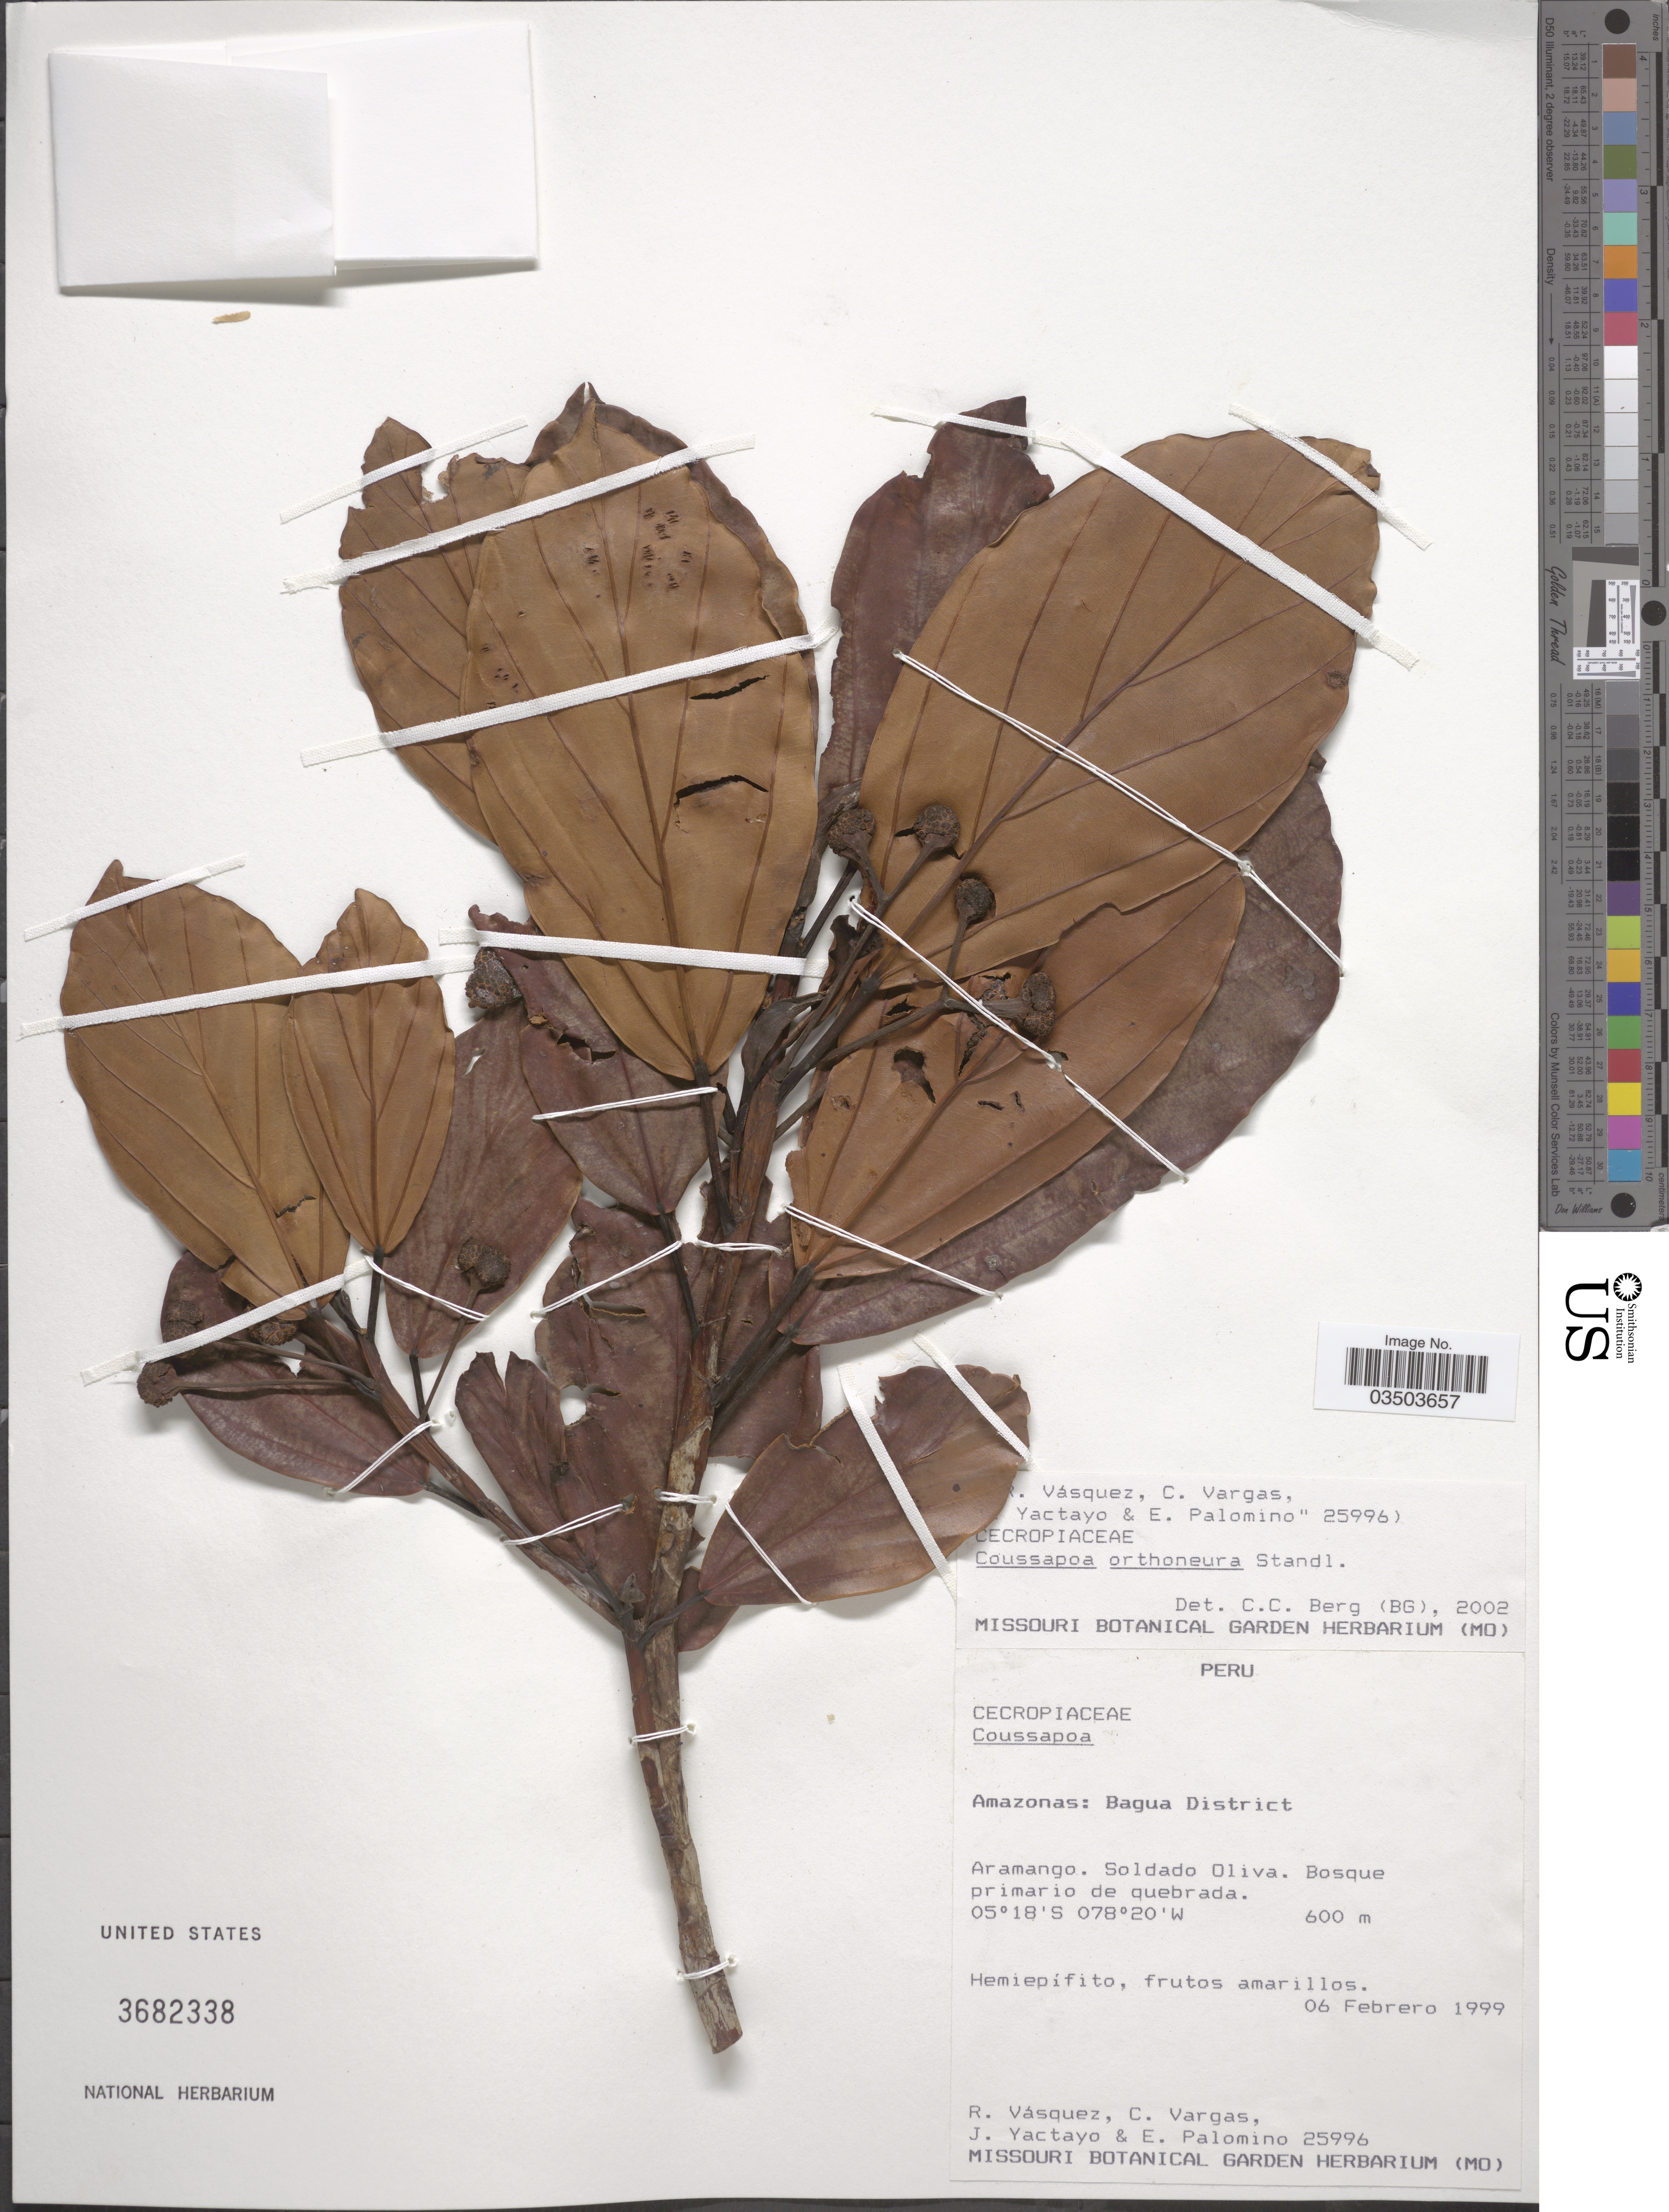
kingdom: Plantae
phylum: Tracheophyta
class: Magnoliopsida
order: Rosales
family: Urticaceae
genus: Coussapoa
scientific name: Coussapoa orthoneura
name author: Standl.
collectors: R. Vásquez, C. Vargas, J. Yactayo & E. Palomino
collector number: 25996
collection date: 1999-02-06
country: Peru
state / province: Amazonas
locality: Bagua District. Aramango. Soldado Oliva. Bosque primario de quebrada.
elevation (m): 600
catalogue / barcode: US 3682338